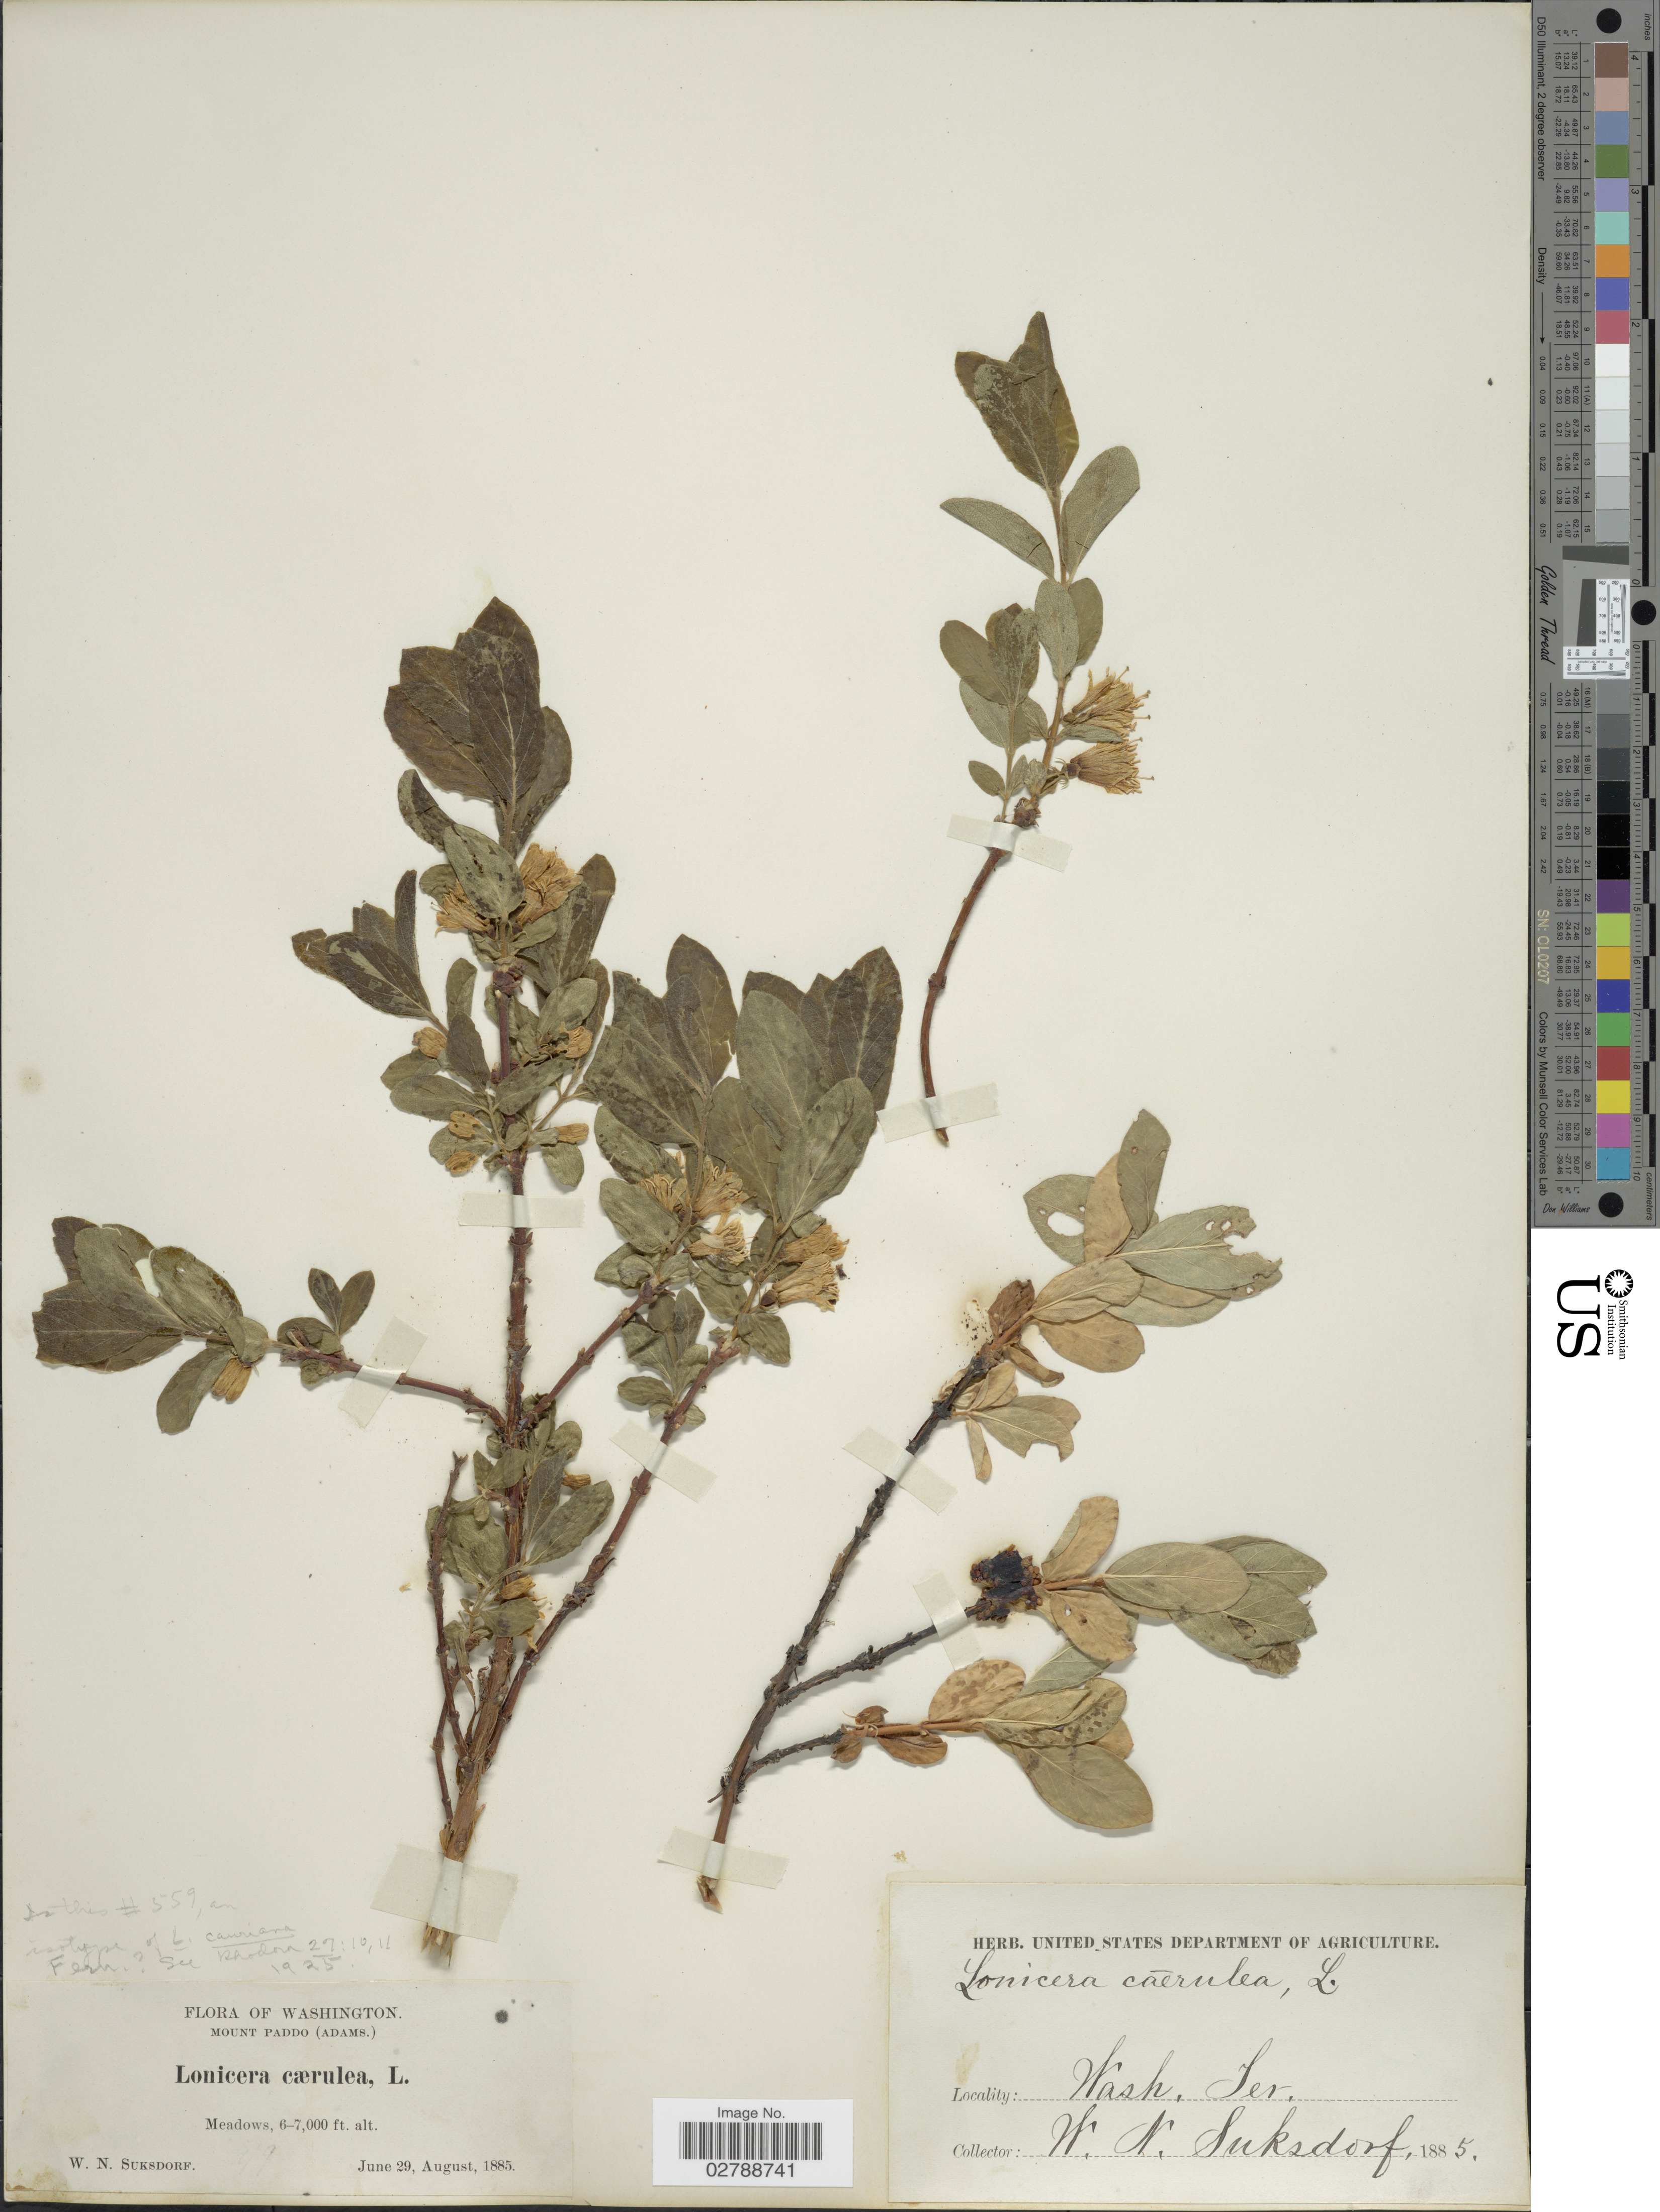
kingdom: Plantae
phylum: Tracheophyta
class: Magnoliopsida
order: Dipsacales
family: Caprifoliaceae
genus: Lonicera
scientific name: Lonicera caerulea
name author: L.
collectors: W. N. Suksdorf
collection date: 1885-06-29/1885-08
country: United States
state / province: Washington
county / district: Skamania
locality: Mount Paddo (Adams). Meadows.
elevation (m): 1829